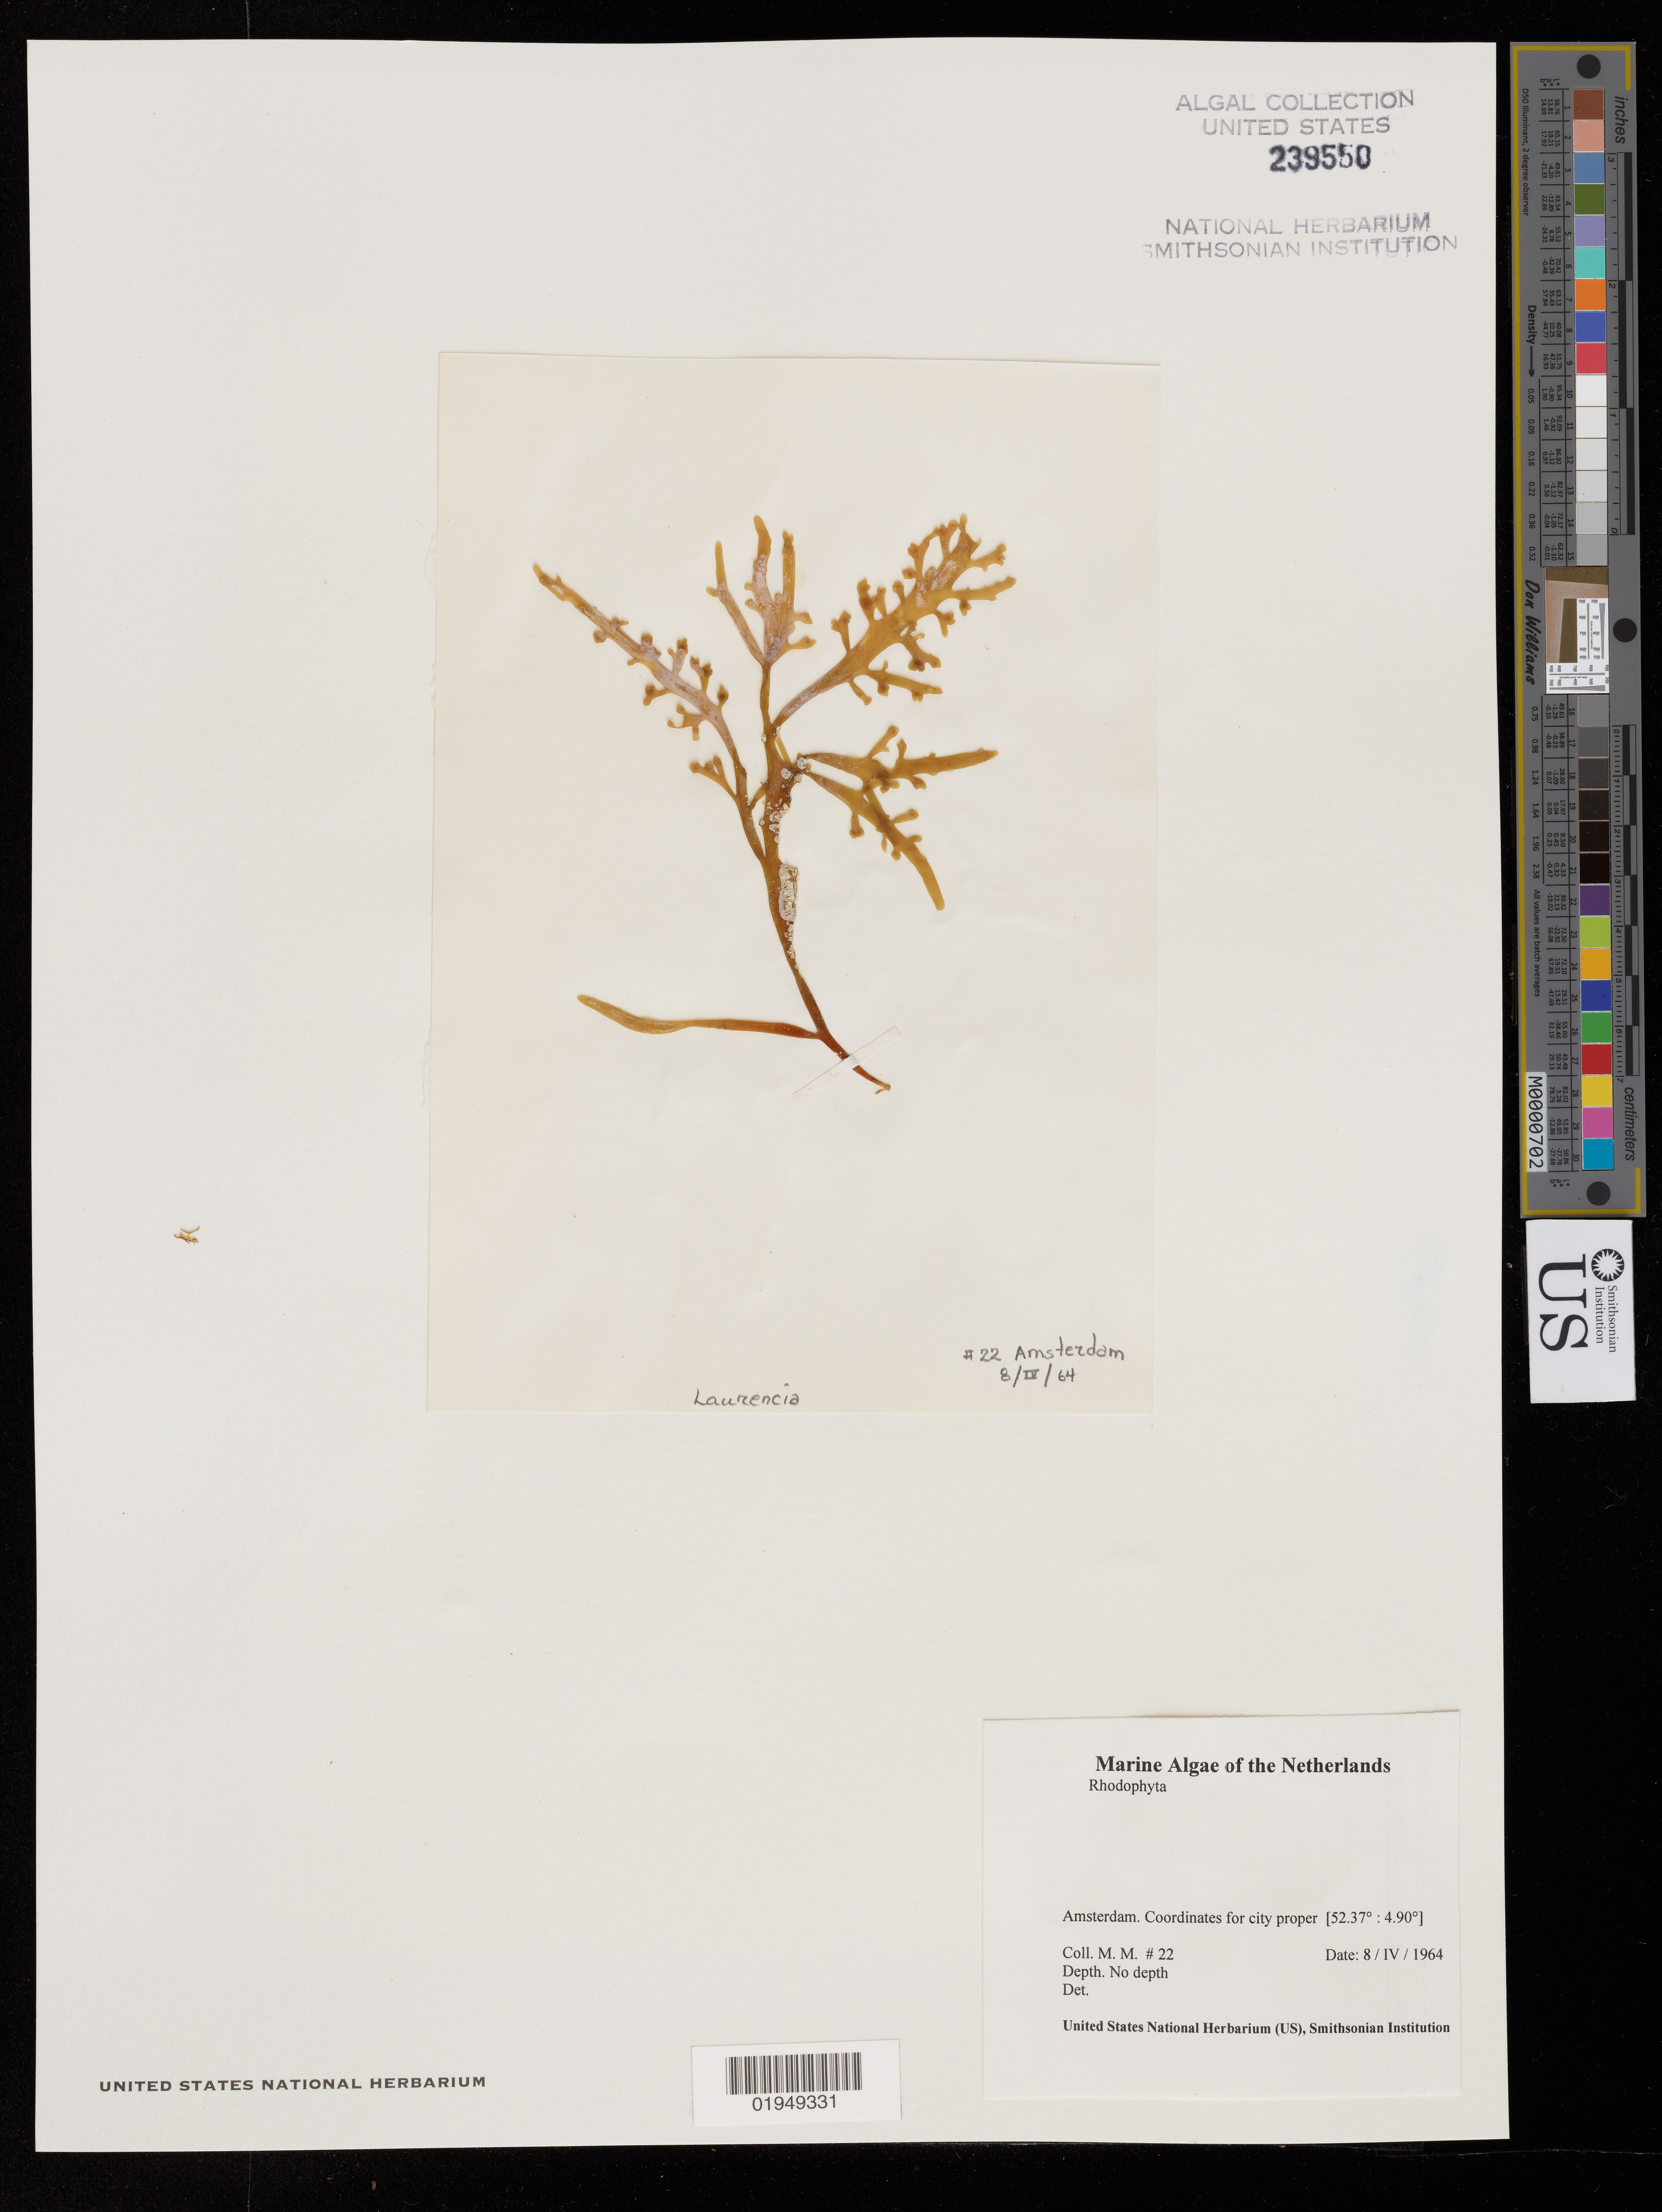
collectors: M. M.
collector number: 22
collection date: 1964-04-08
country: Netherlands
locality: Amsterdam. Coordinates for city proper [52.37° : 4.90°]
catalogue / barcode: US 239550